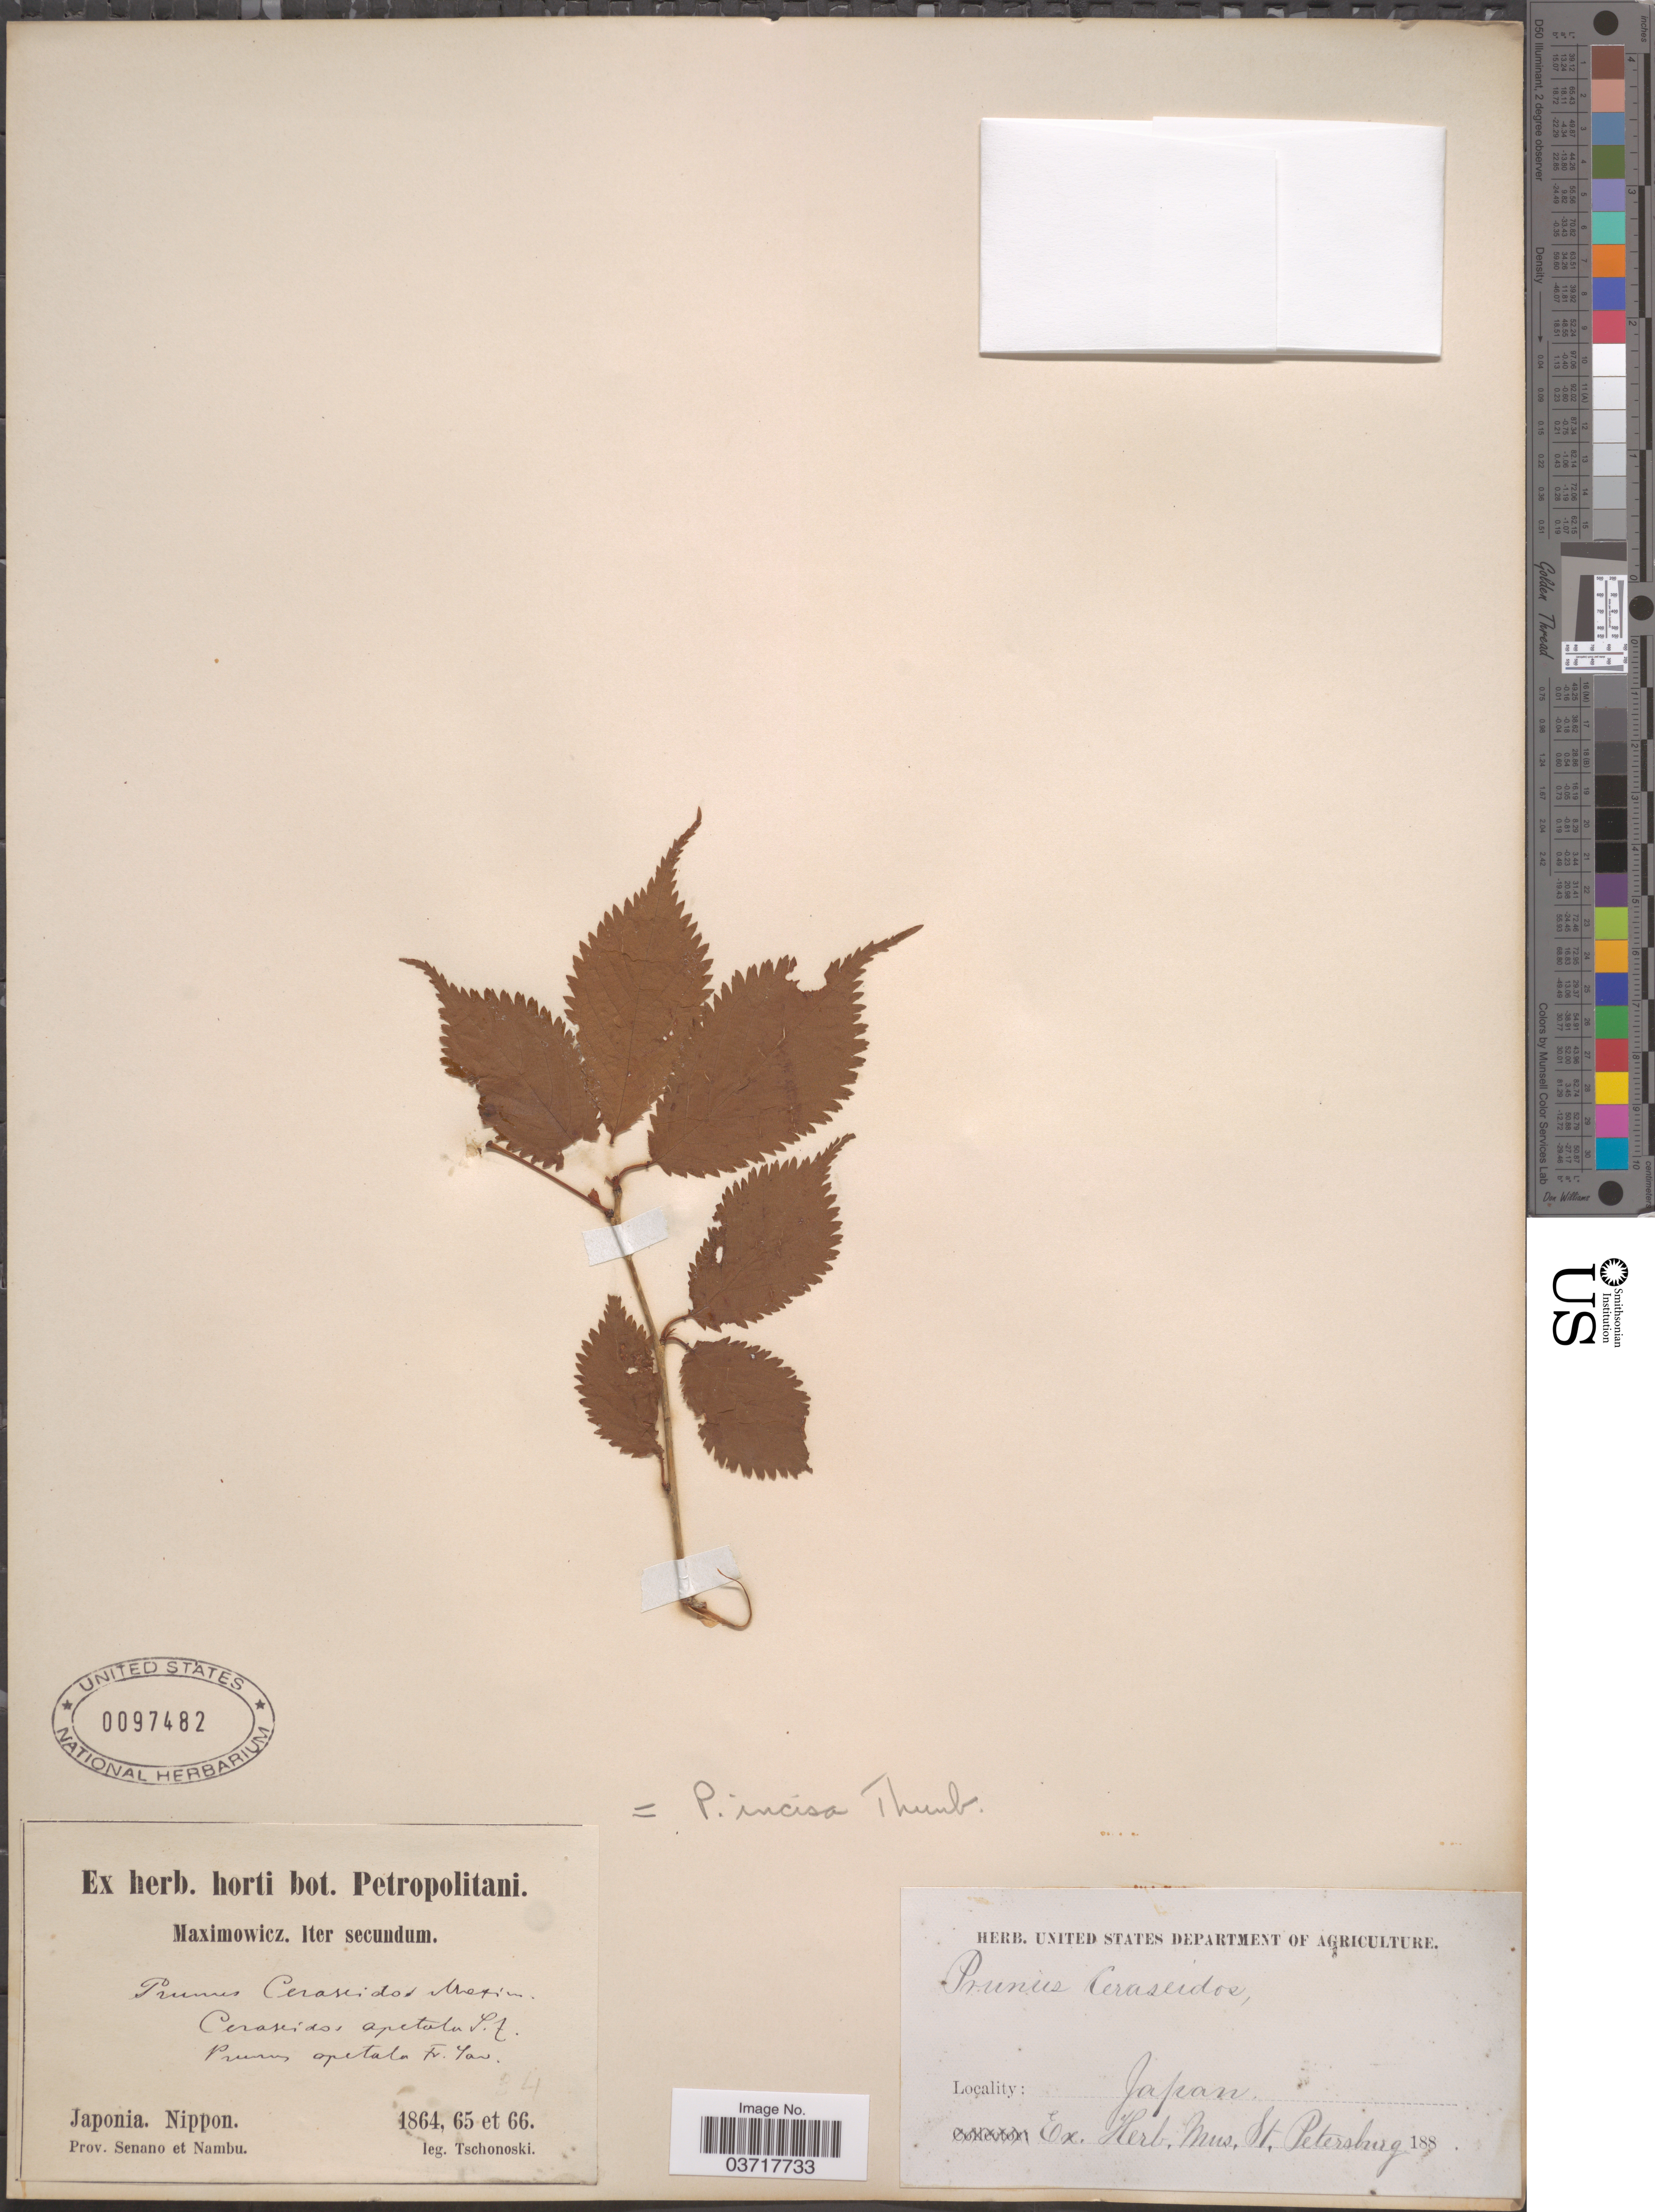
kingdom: Plantae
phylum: Tracheophyta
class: Magnoliopsida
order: Rosales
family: Rosaceae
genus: Prunus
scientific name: Prunus incisa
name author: Thunb.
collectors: Maximowicz, --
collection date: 1864/1866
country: Japan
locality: Nippon. Prov. Senano et Nambu.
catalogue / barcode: US 97482